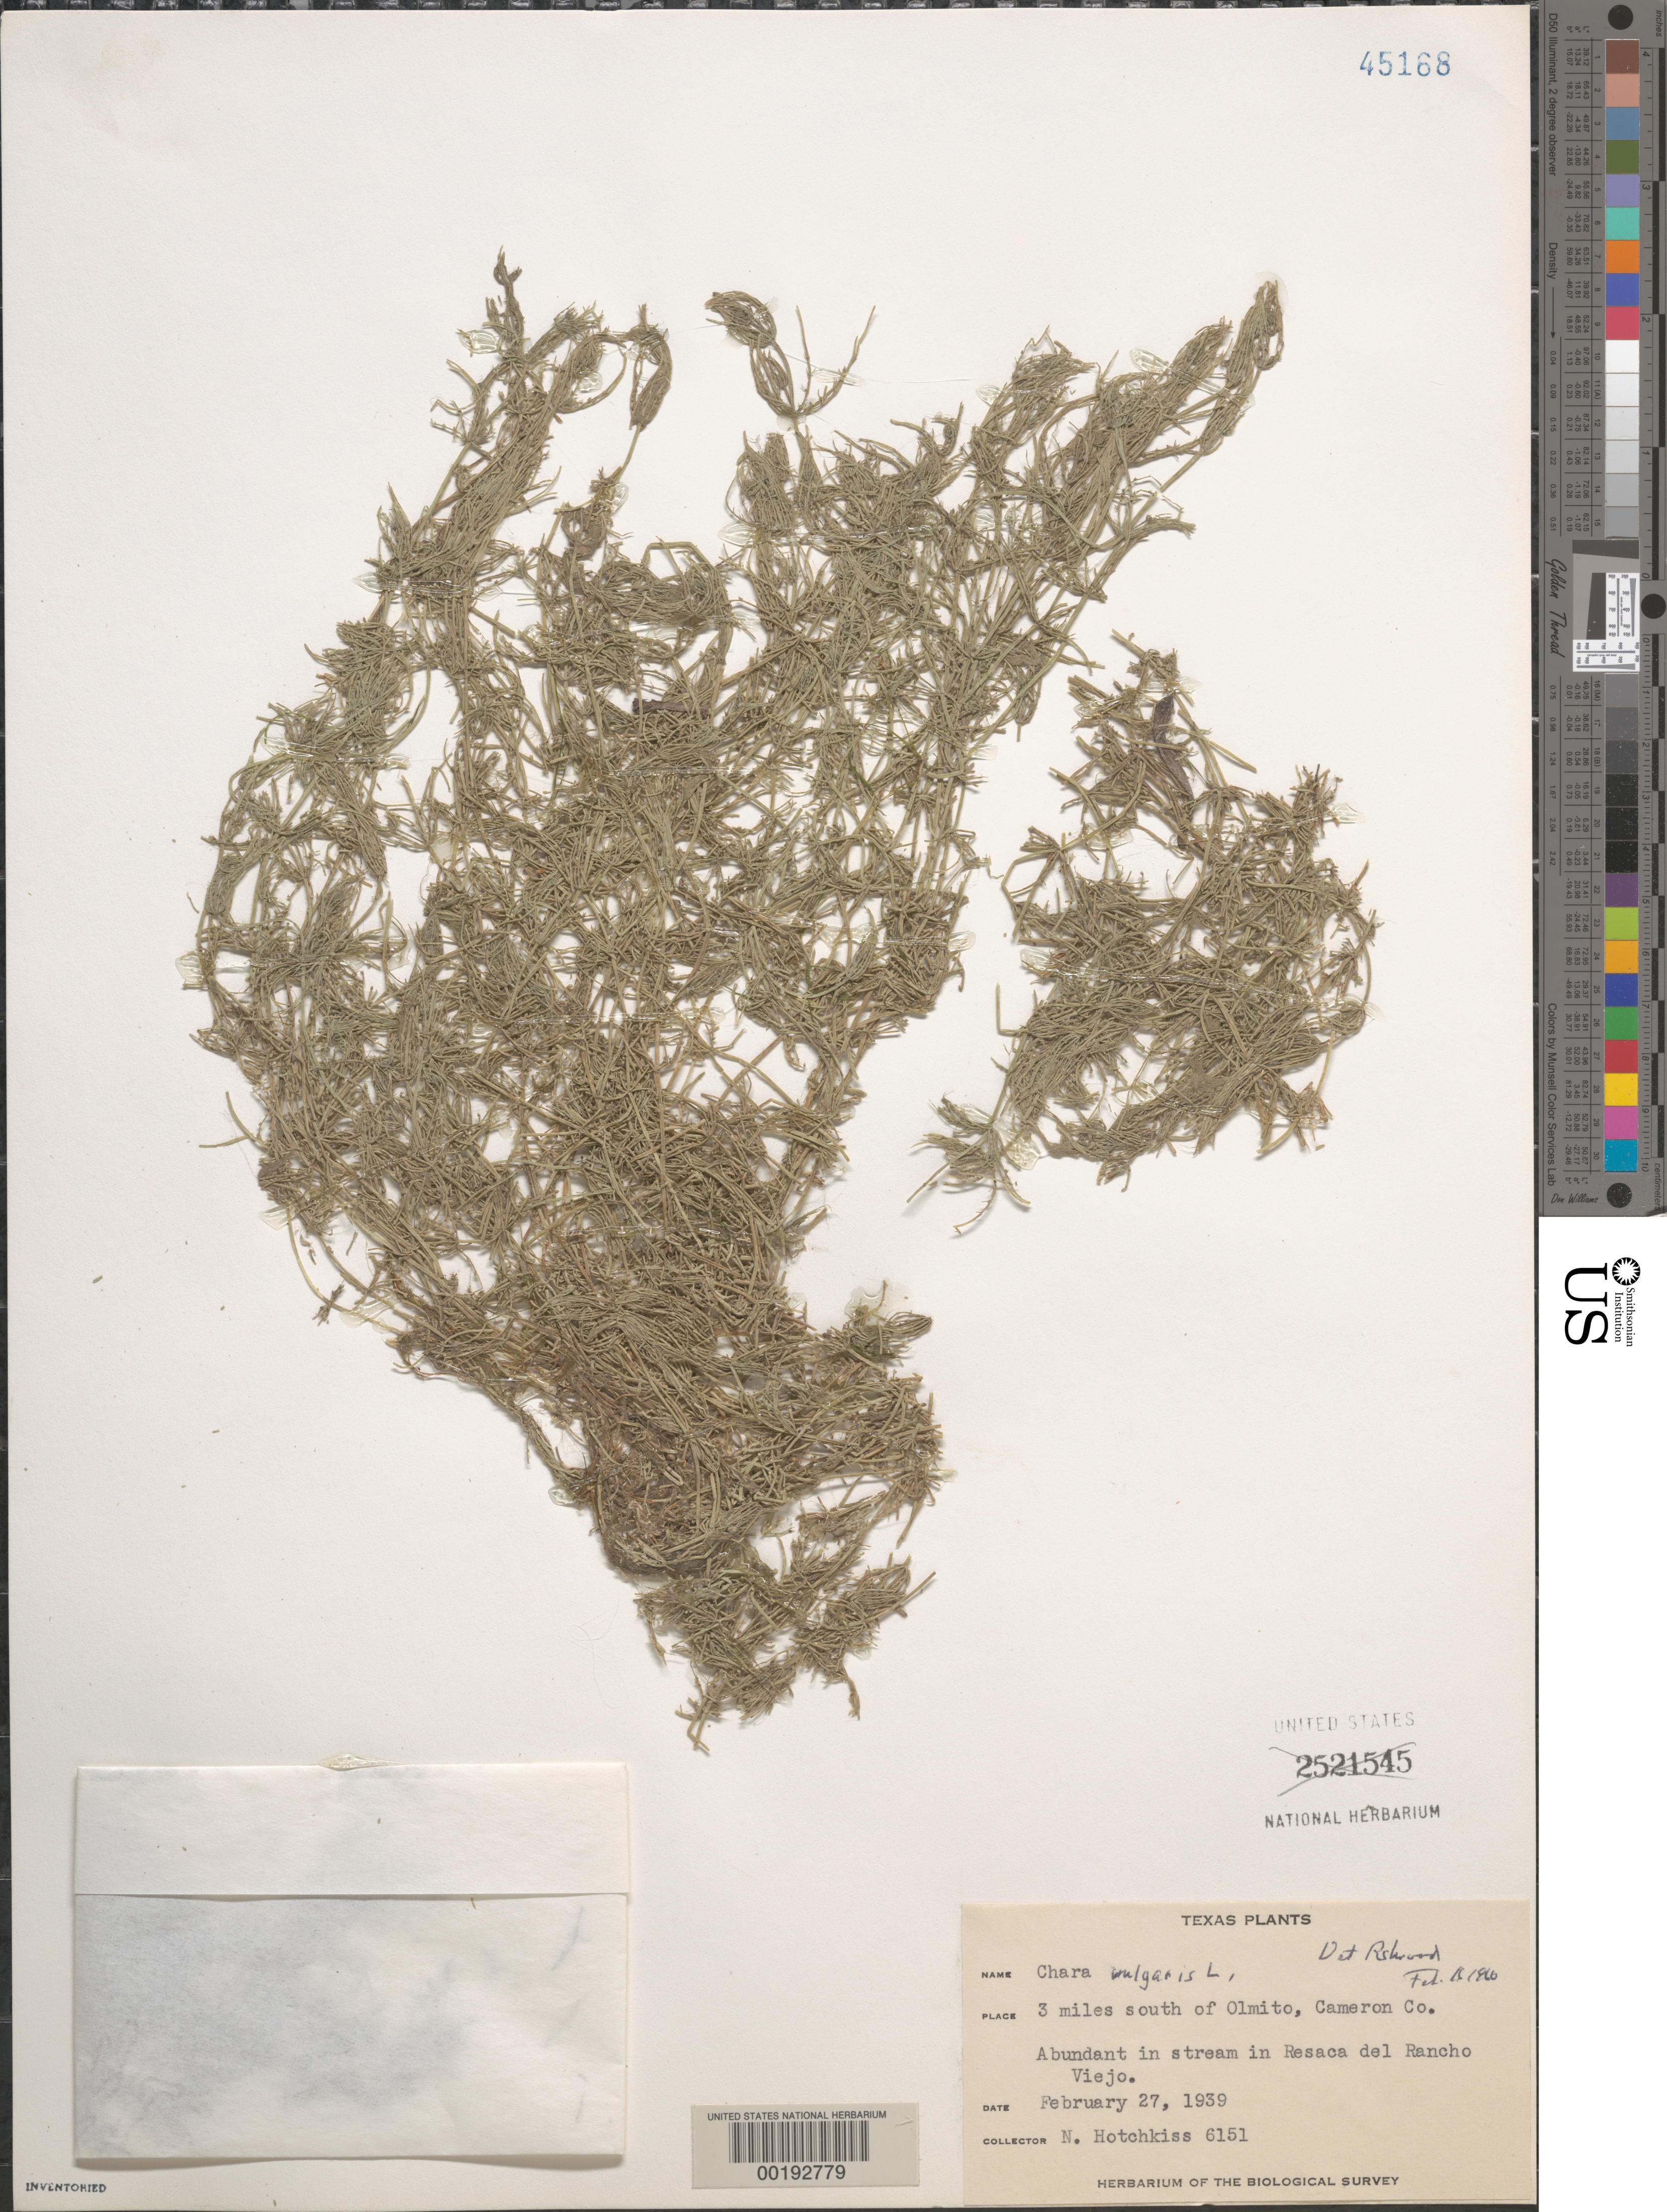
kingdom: Plantae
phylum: Charophyta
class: Charophyceae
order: Charales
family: Characeae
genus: Chara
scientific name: Chara vulgaris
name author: L.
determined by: Wood, R. D.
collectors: N. Hotchkiss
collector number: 6151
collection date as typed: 27 Feb 1939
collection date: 1939-02-27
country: United States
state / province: Texas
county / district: Cameron County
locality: Resaca del Rancho Viejo, 3 miles south of Olmito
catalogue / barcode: US 45168